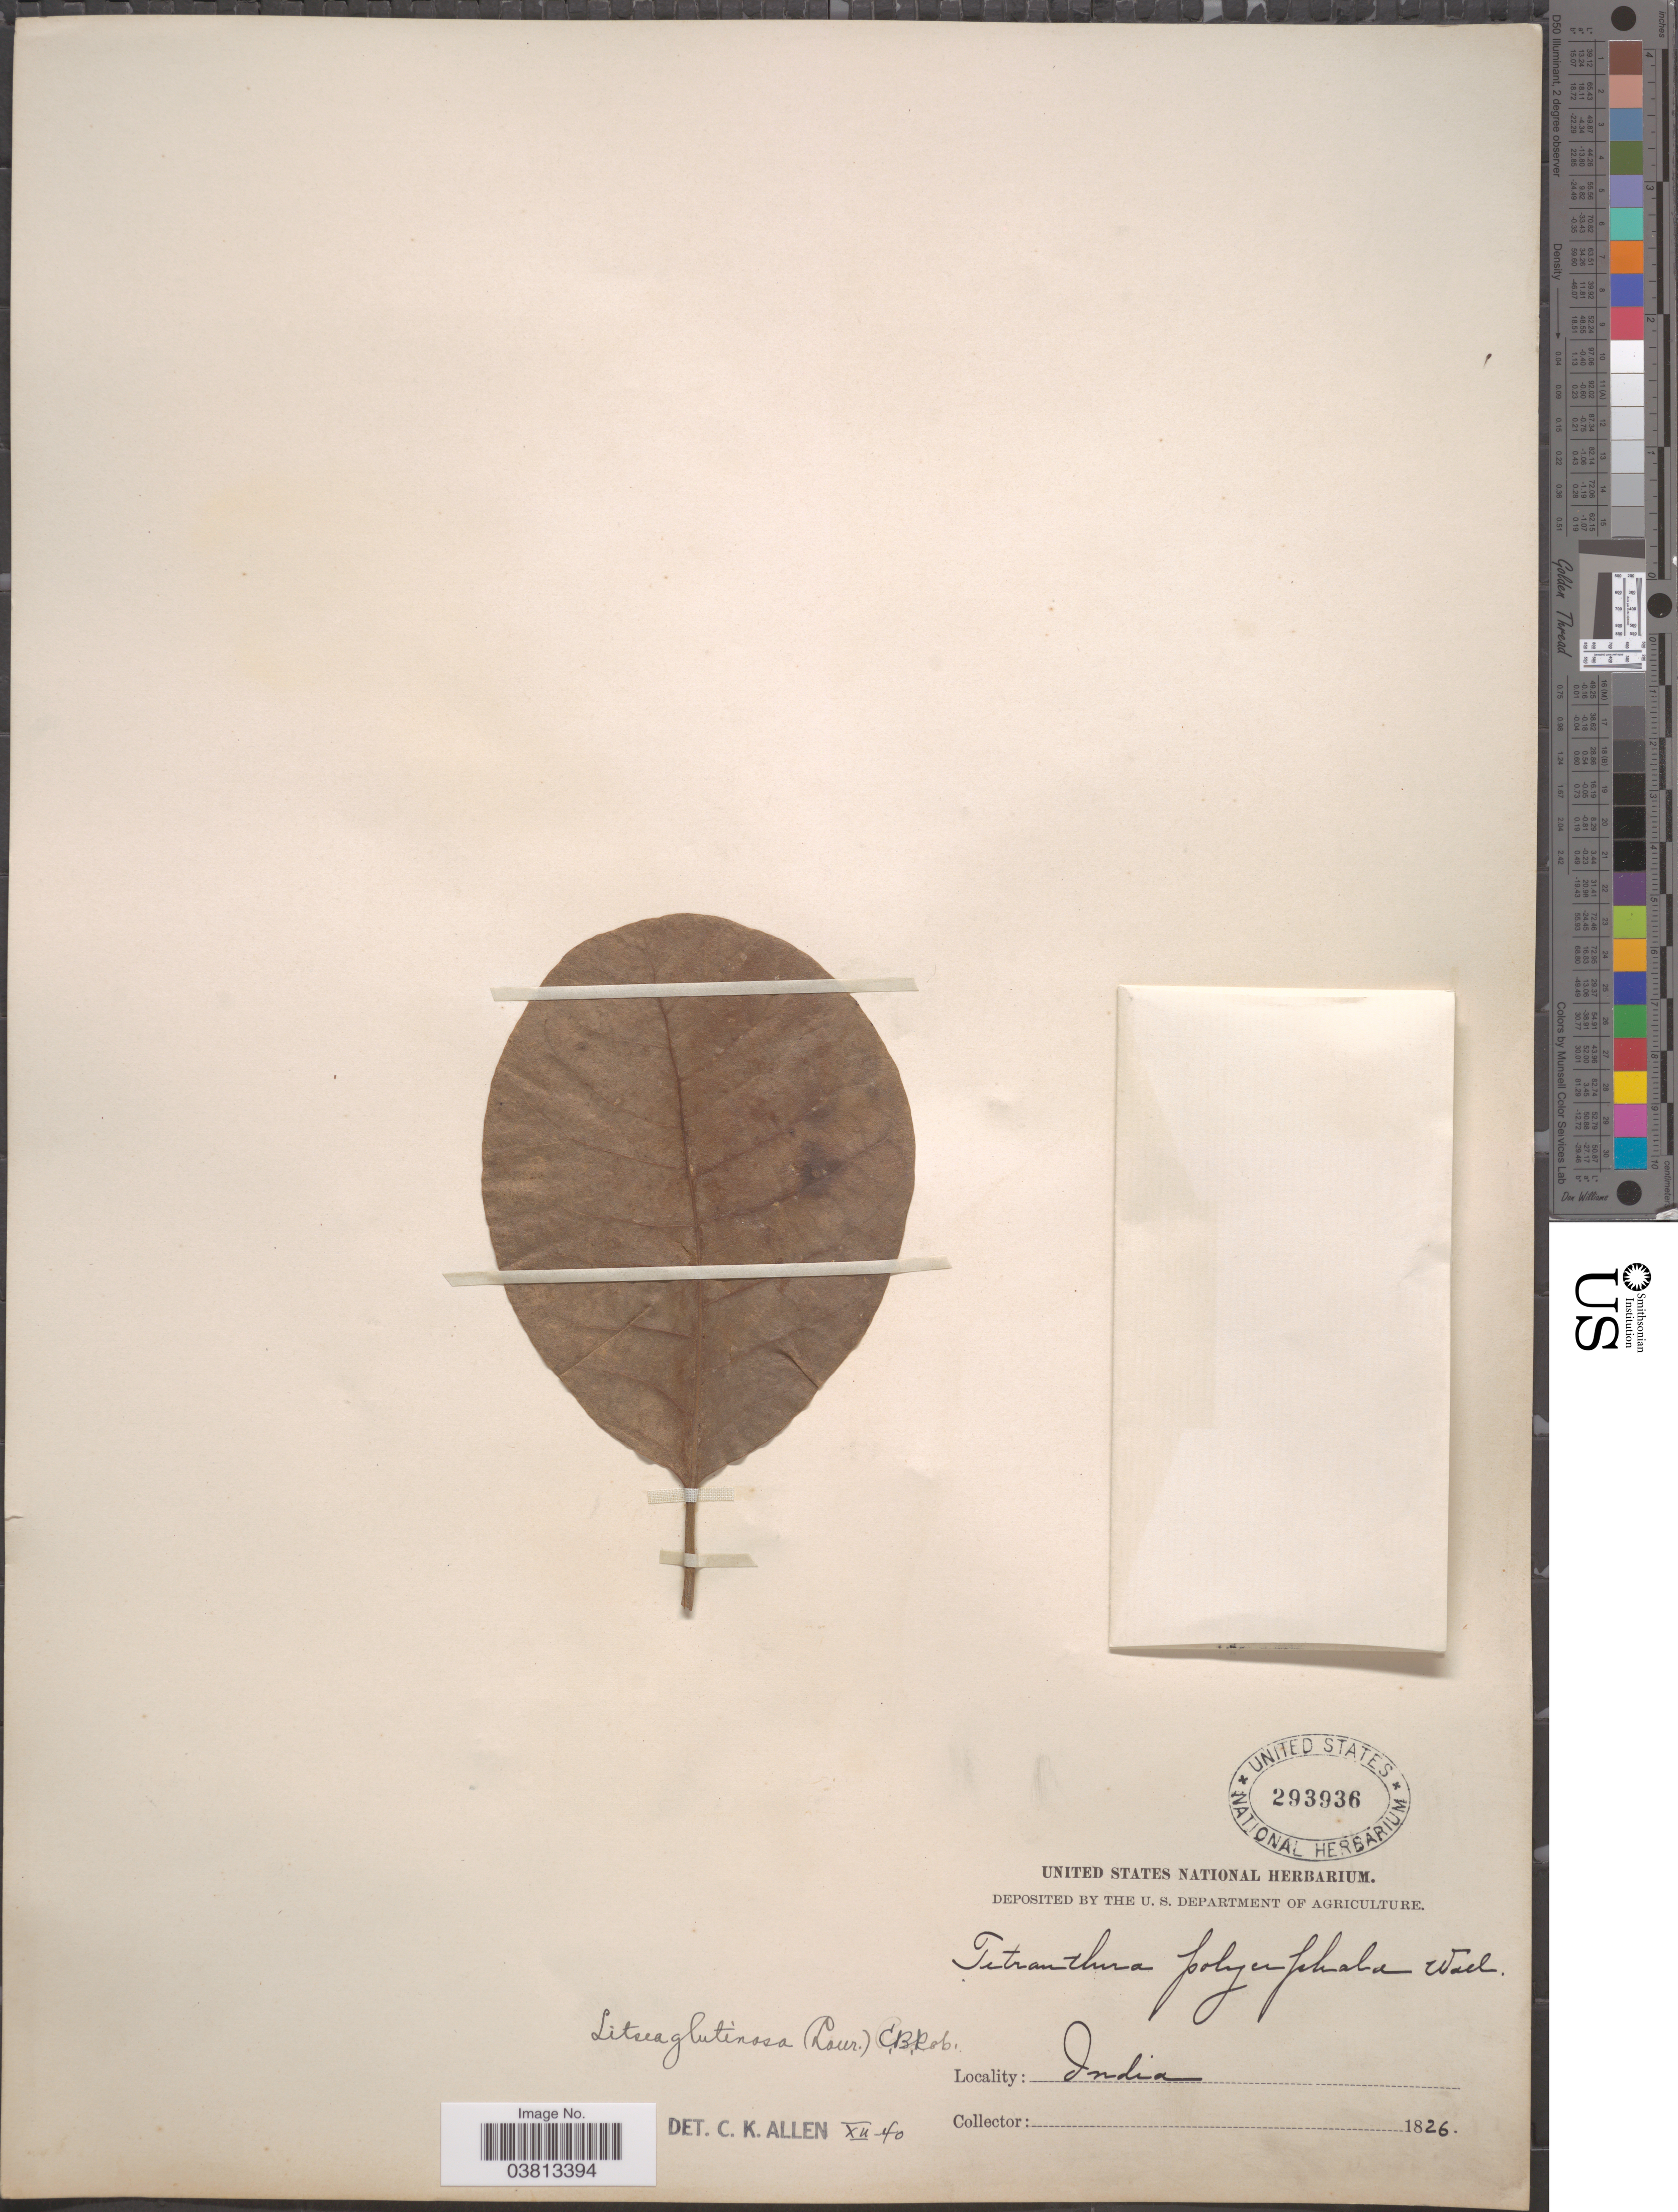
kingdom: Plantae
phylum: Tracheophyta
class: Magnoliopsida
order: Laurales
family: Lauraceae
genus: Litsea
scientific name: Litsea glutinosa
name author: (Lour.) C.B. Rob.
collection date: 1826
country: India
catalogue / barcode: US 293936